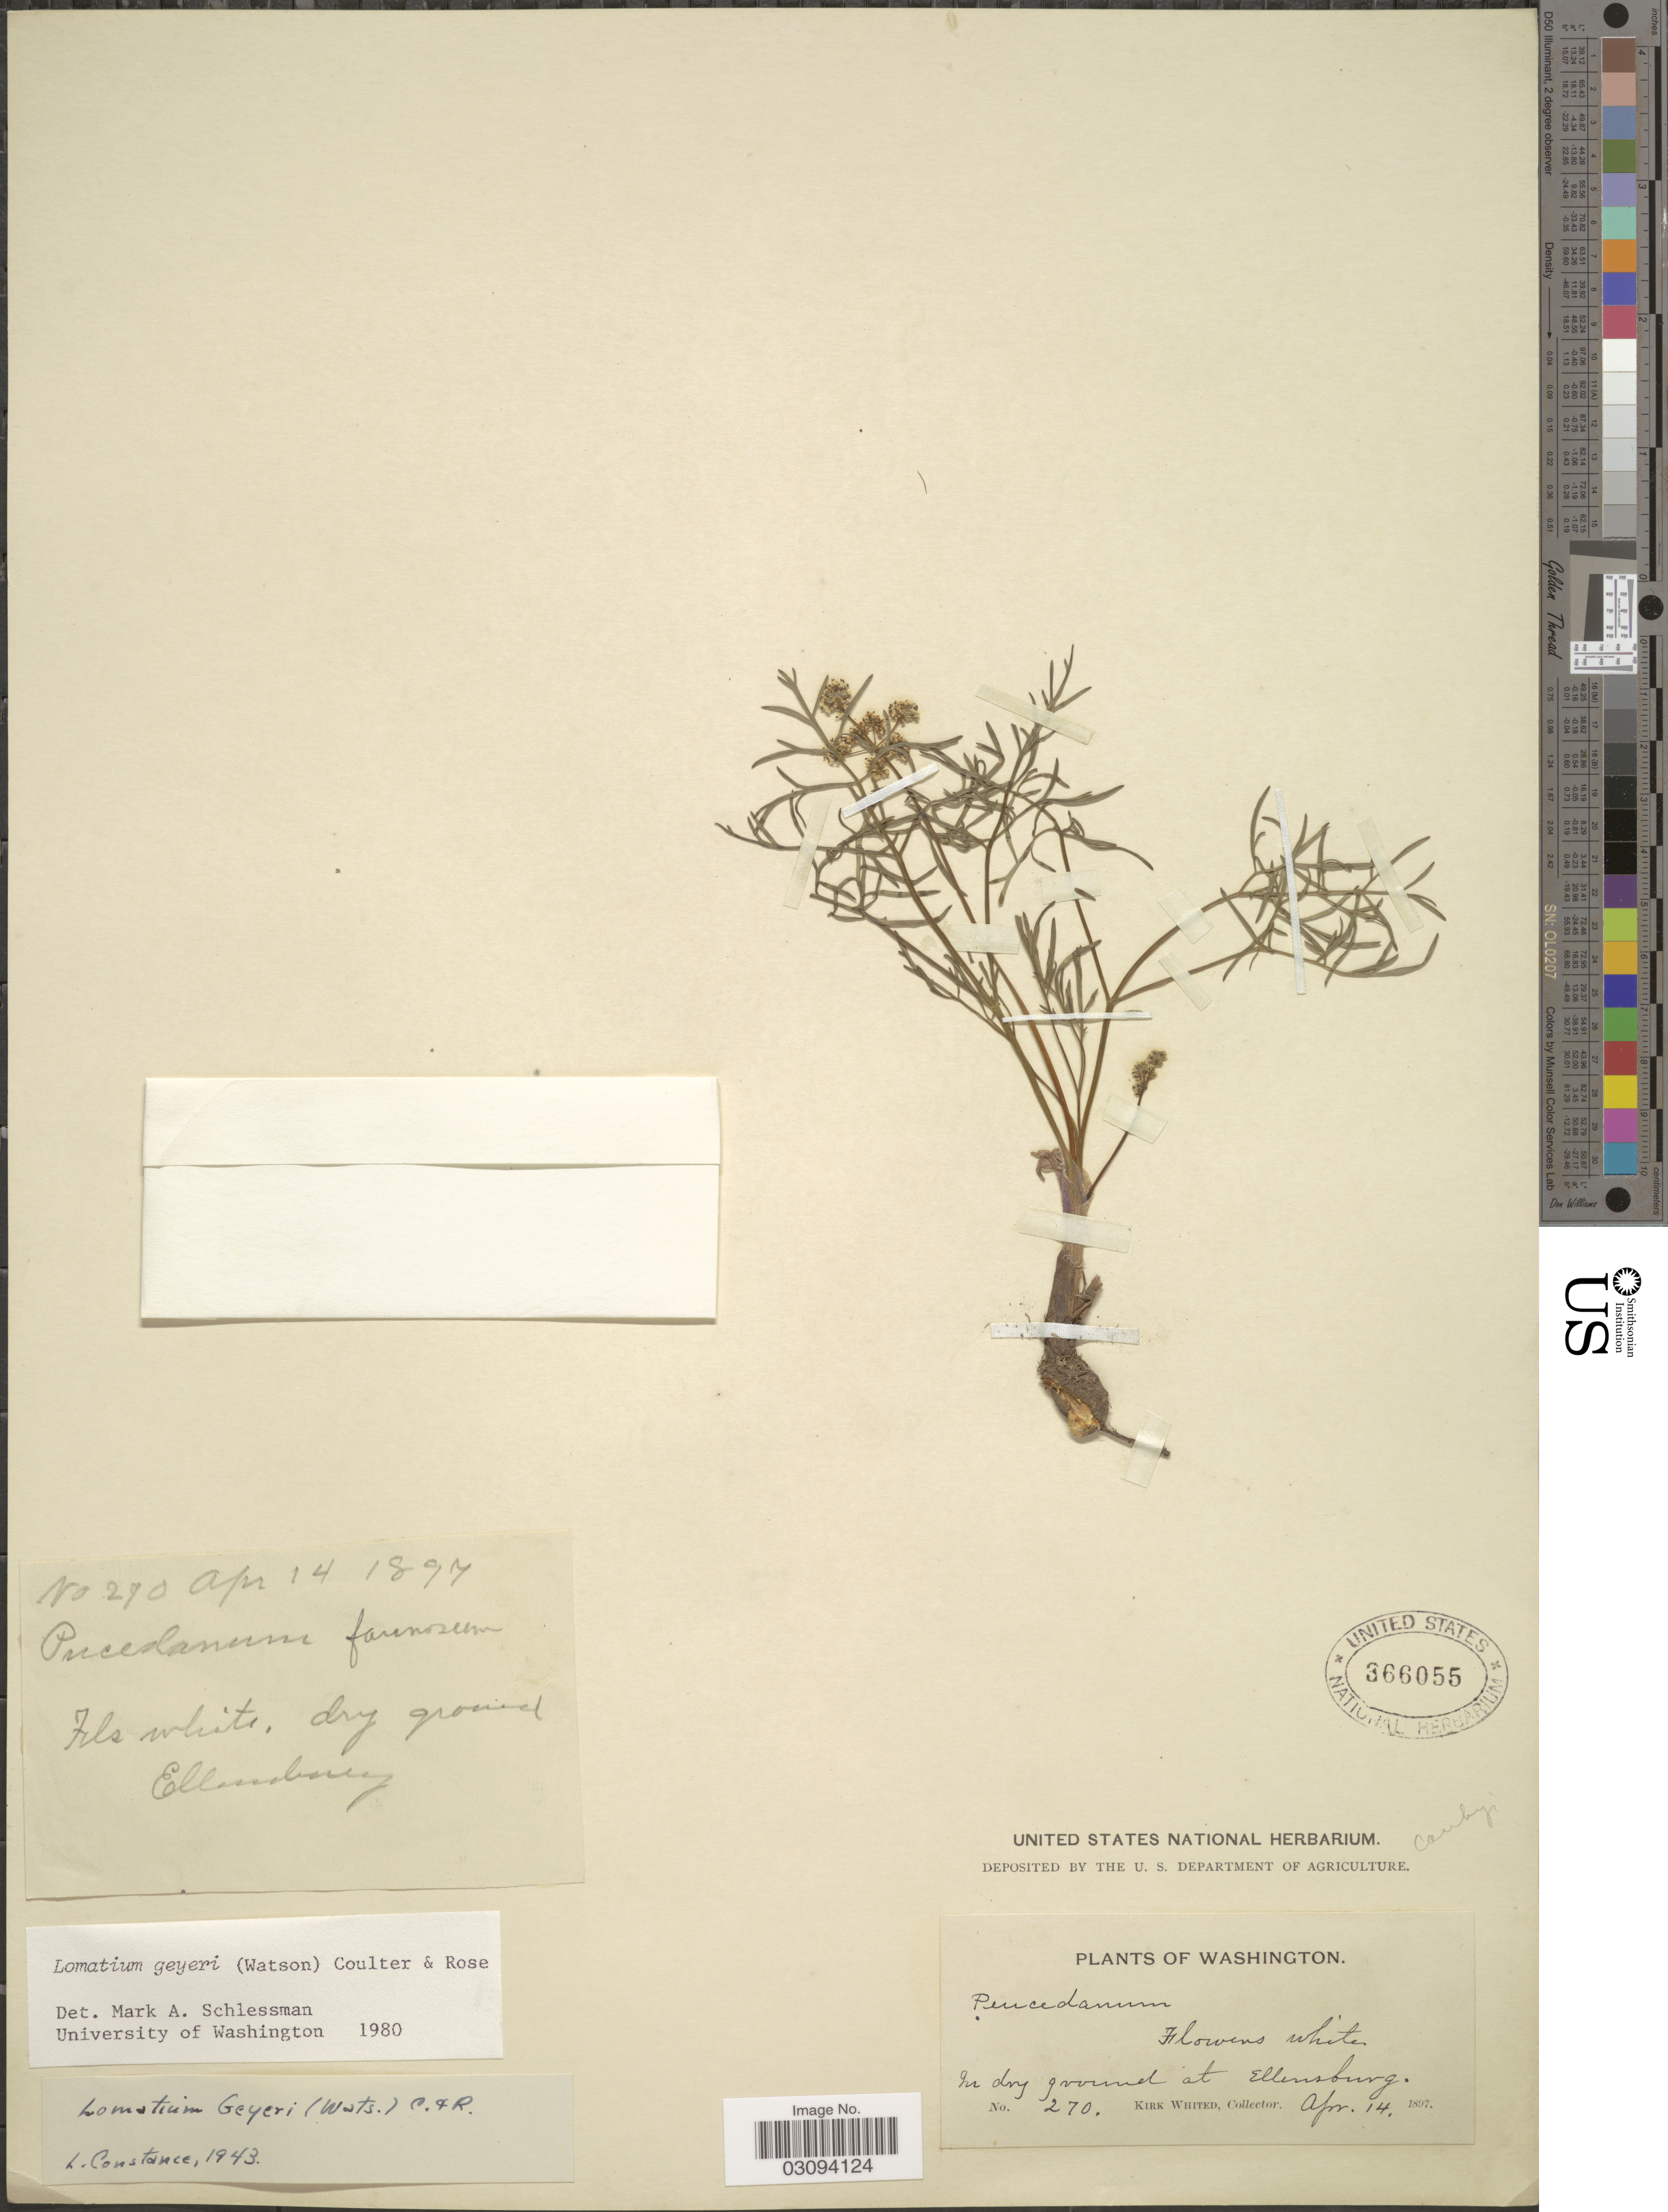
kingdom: Plantae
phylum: Tracheophyta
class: Magnoliopsida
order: Apiales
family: Apiaceae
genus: Lomatium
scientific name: Lomatium geyeri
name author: (S. Watson) J.M. Coult. & Rose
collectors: K. Whited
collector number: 270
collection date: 1897-04-14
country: United States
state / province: Washington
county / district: Kittitas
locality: Ellensburg.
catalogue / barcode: US 366055